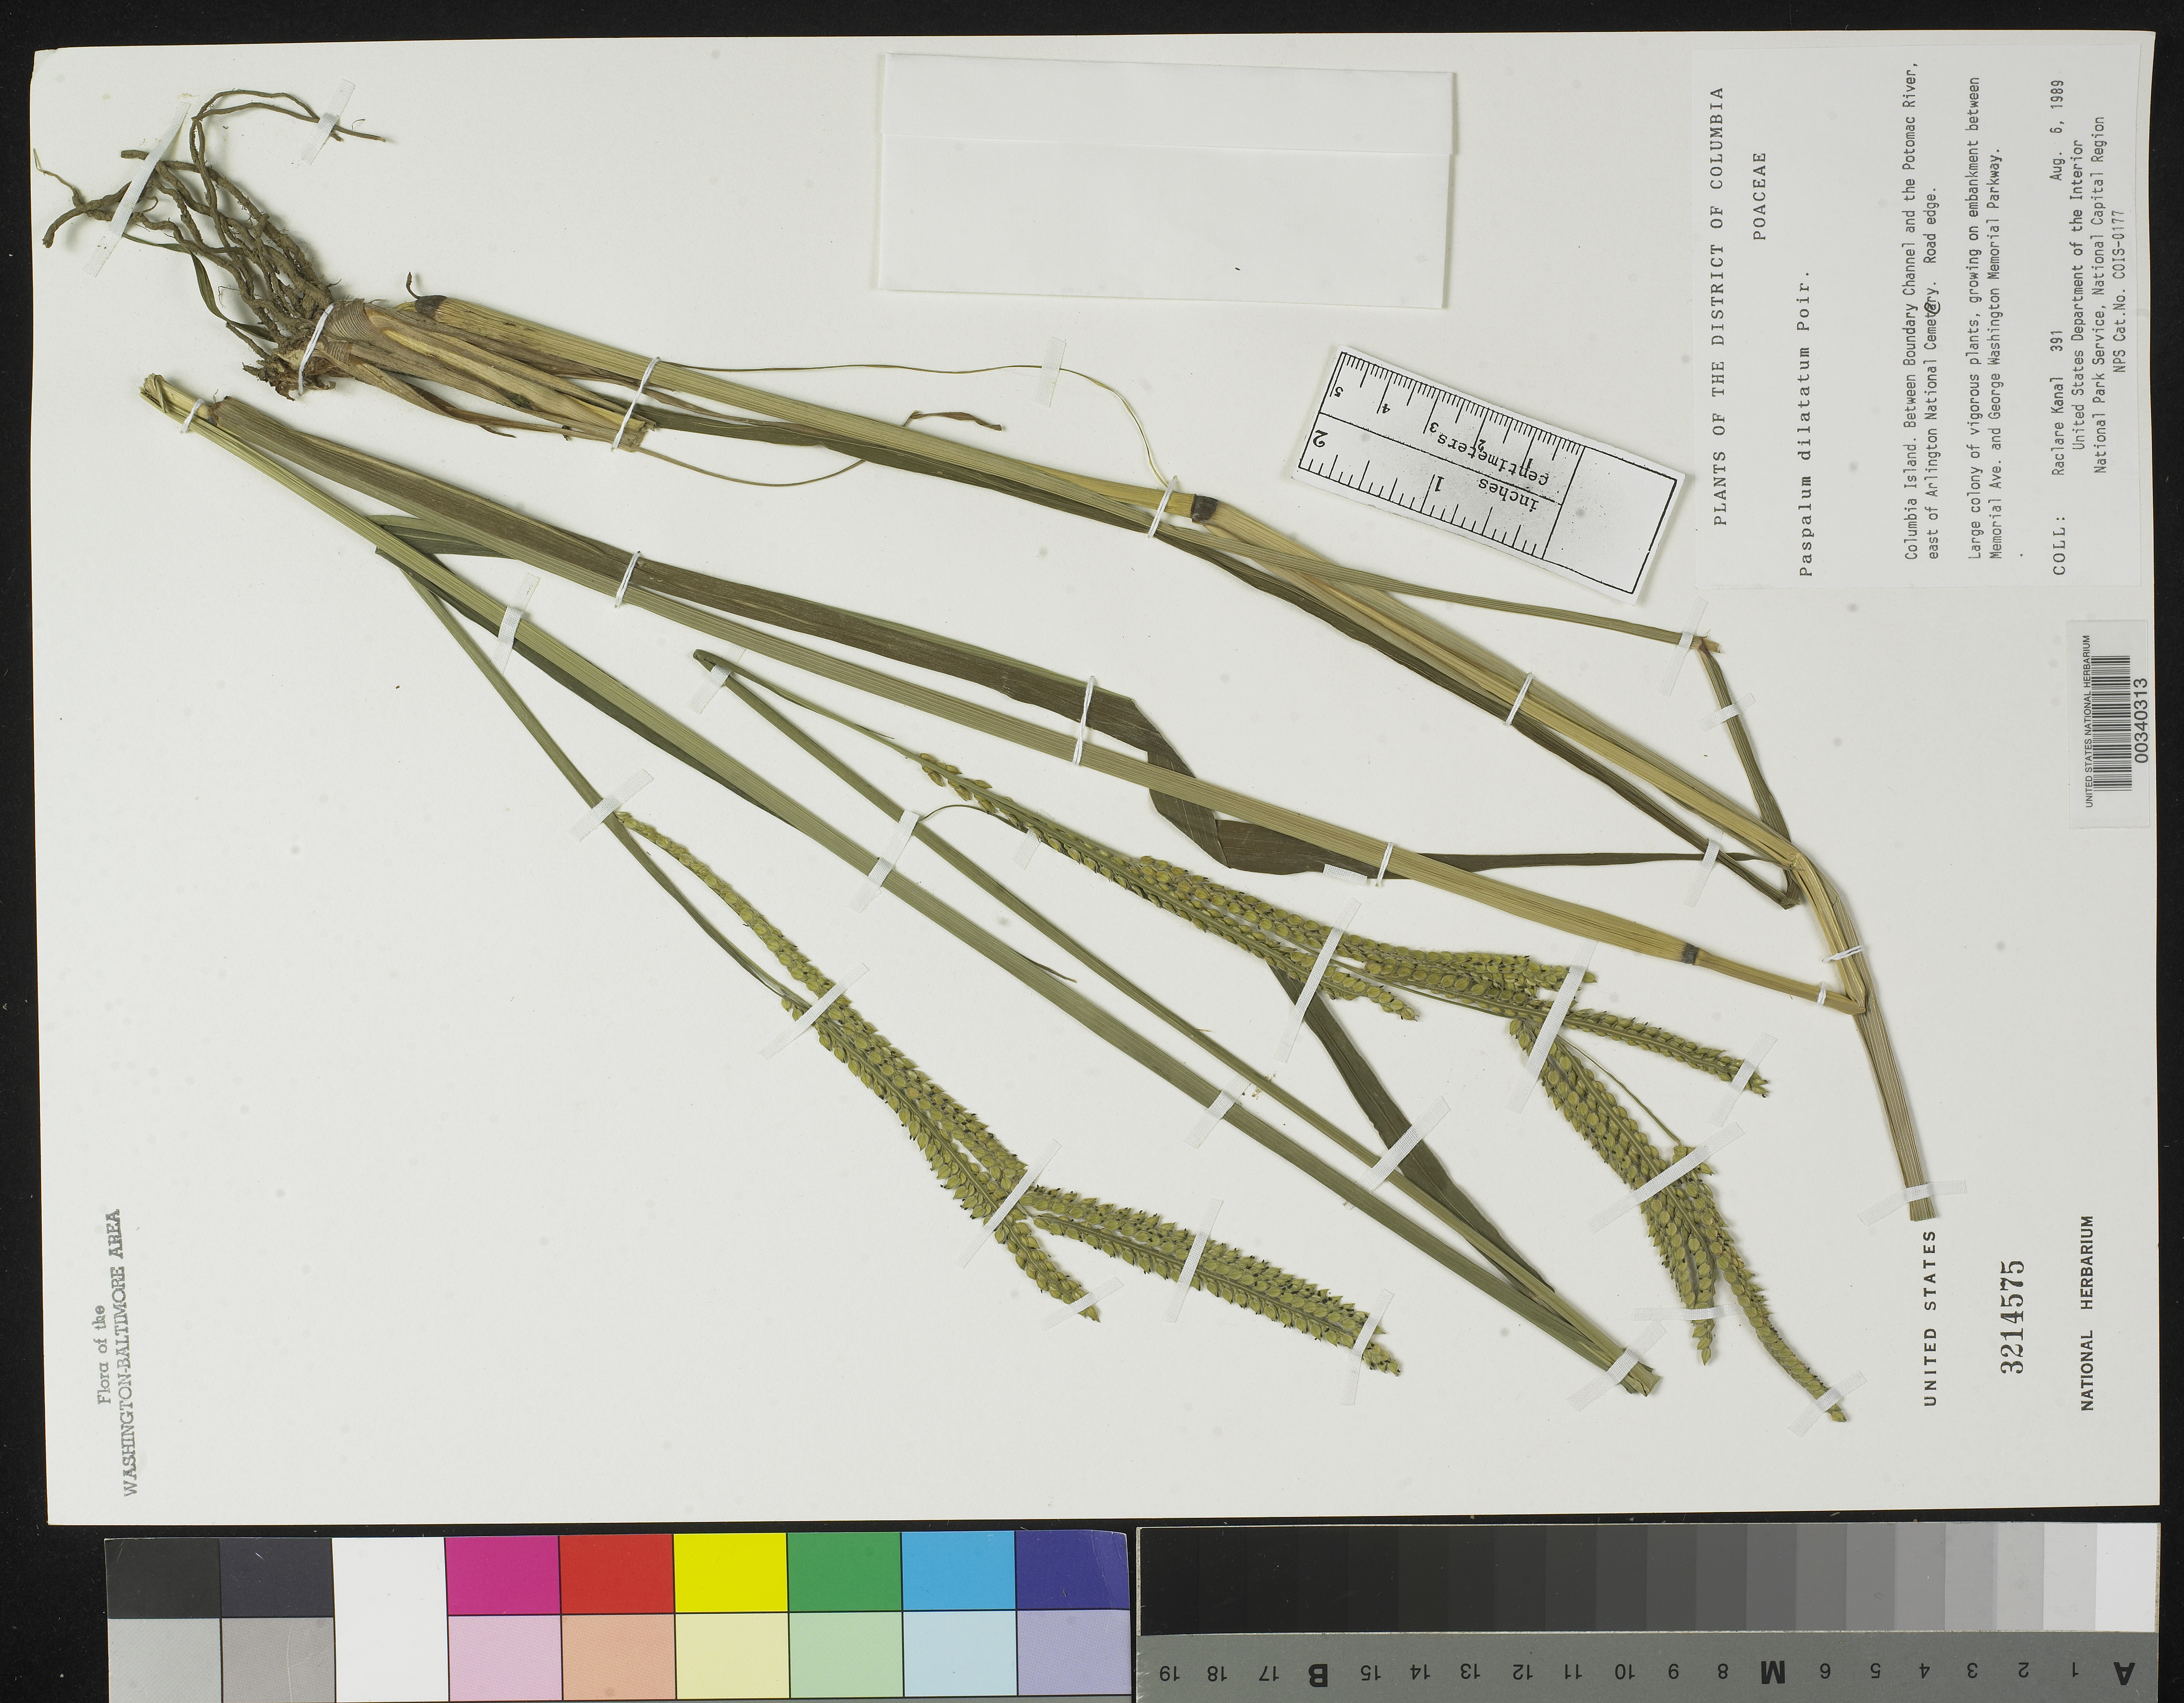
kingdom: Plantae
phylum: Tracheophyta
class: Liliopsida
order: Poales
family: Poaceae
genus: Paspalum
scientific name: Paspalum dilatatum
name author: Poir. in Lam.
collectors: R. Kanal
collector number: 391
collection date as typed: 06 Aug 1989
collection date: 1989-08-06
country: United States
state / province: District of Columbia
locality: Columbia Island, between Boundary Channel and the Potomac River, E of Arlington National Cemetery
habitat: Road edge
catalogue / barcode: US 3214575